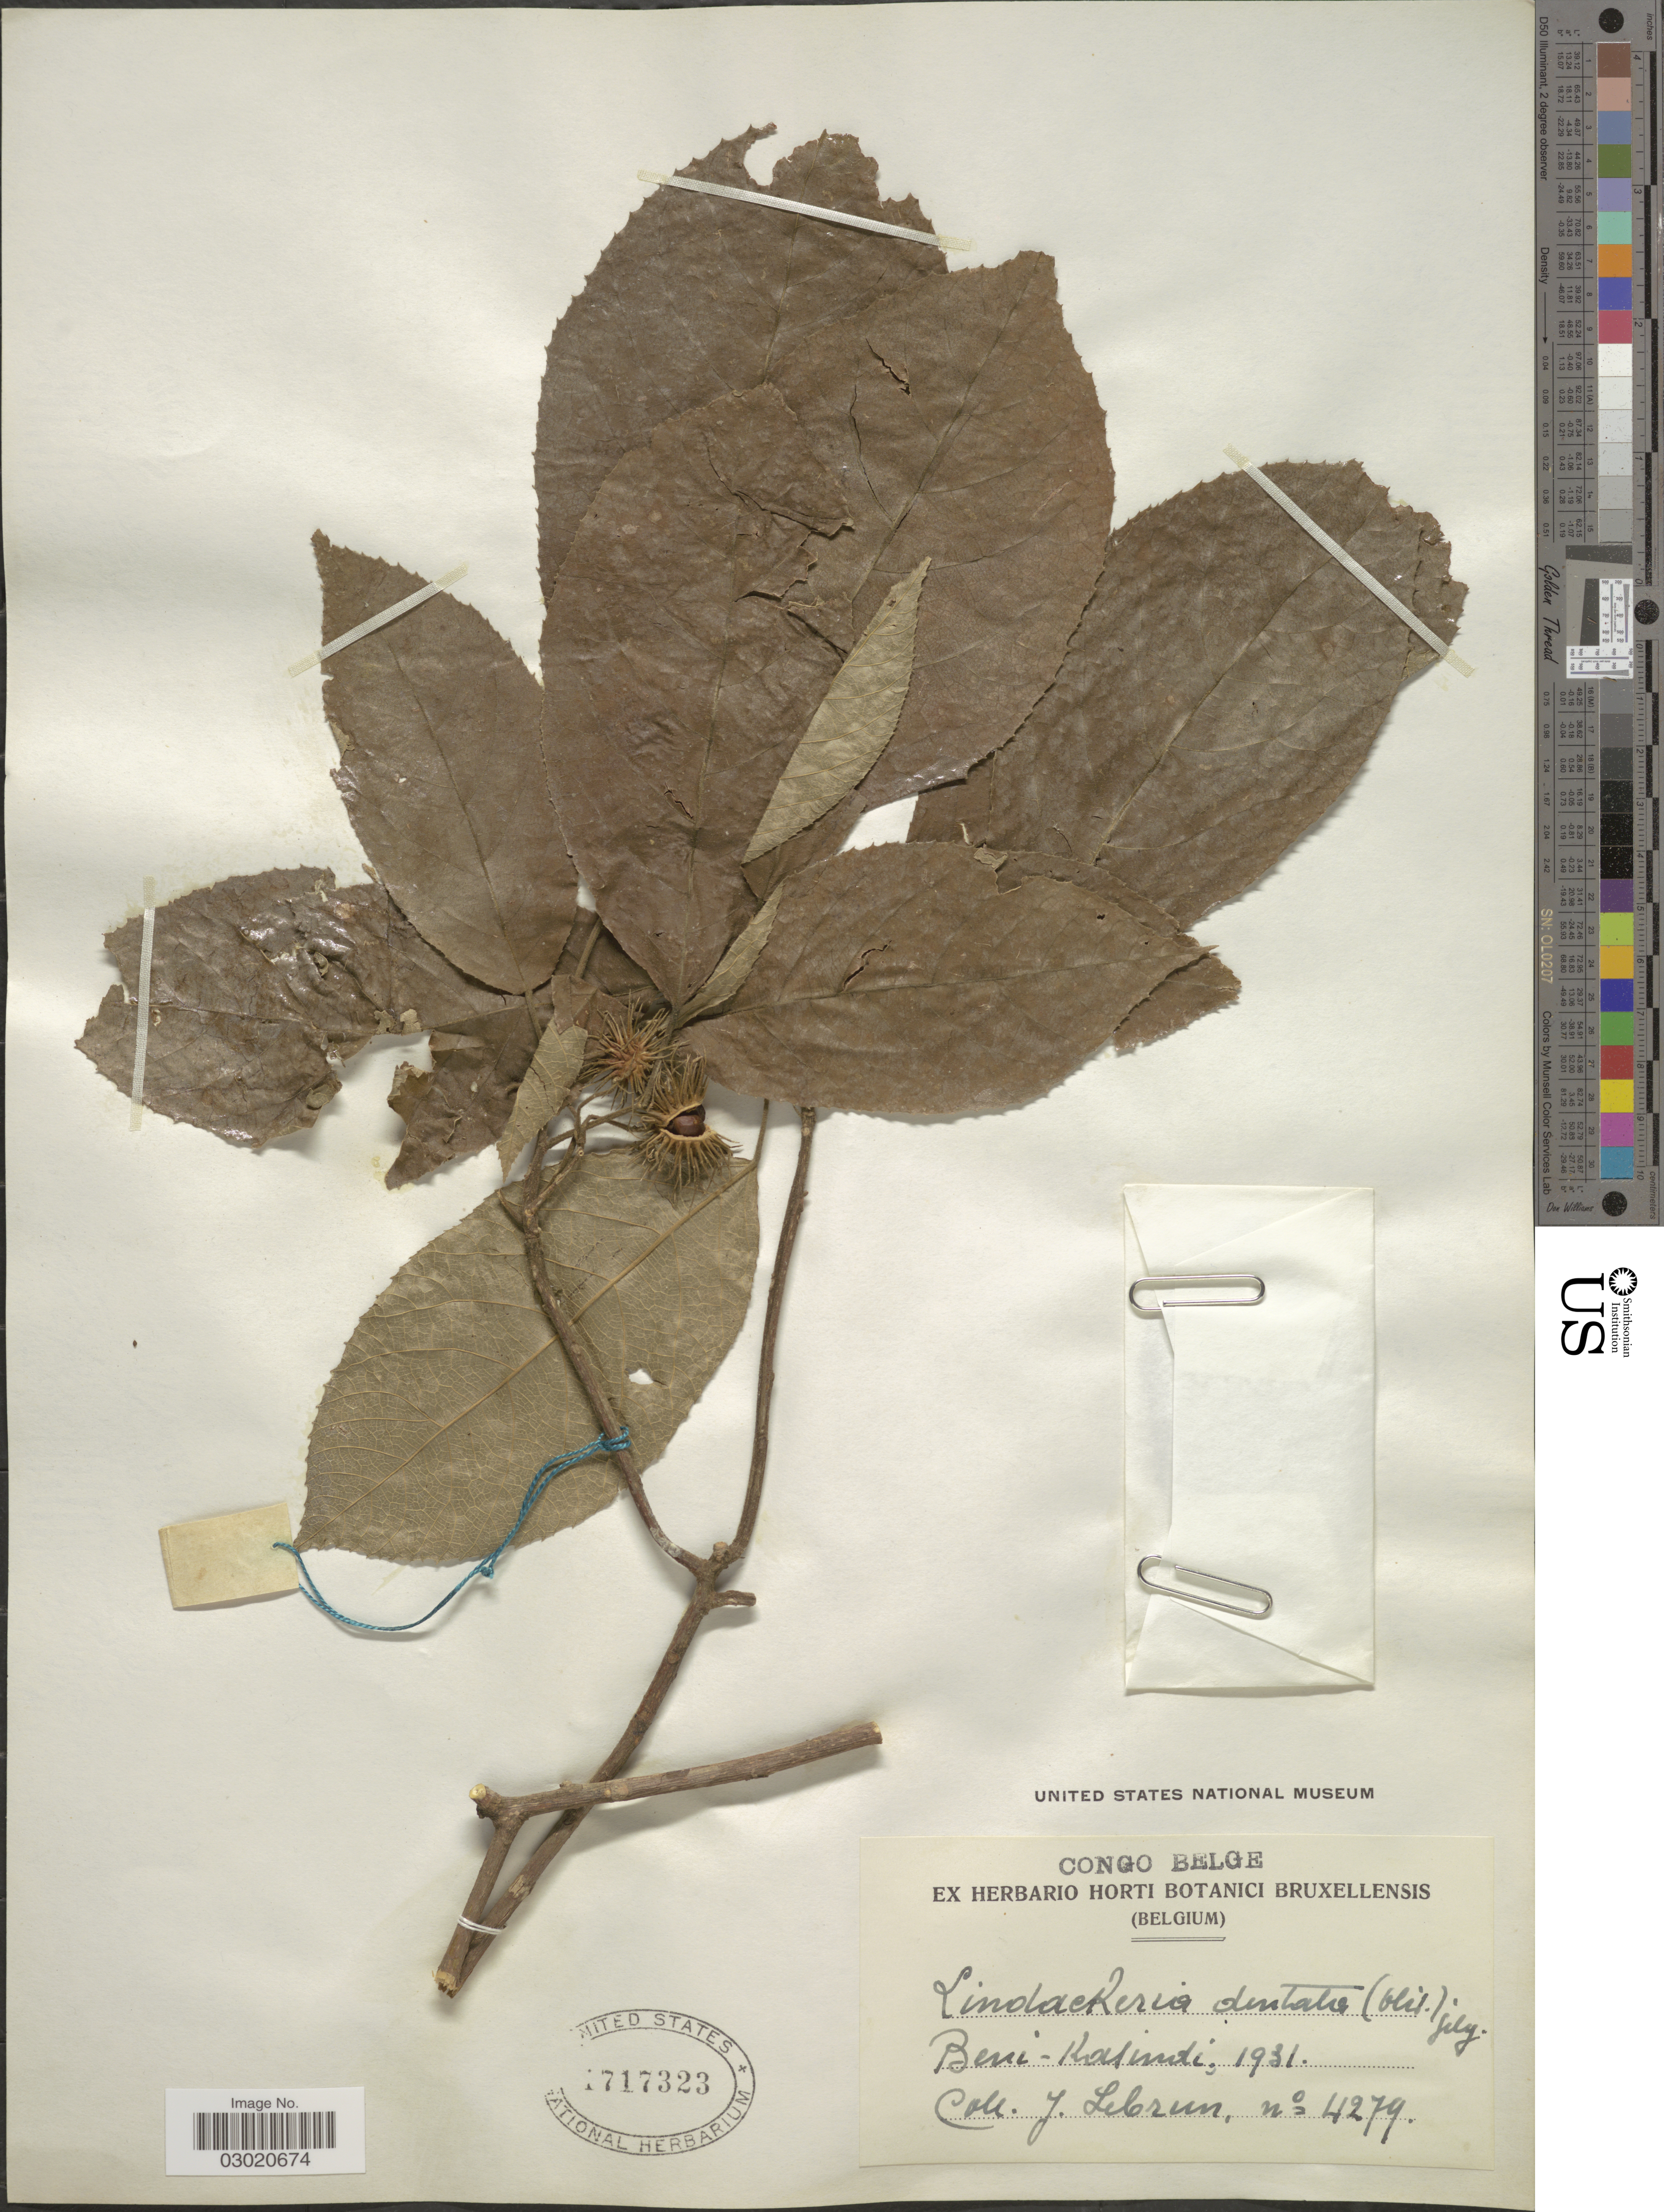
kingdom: Plantae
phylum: Tracheophyta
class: Magnoliopsida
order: Malpighiales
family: Salicaceae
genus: Oncoba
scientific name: Oncoba dentata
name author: Oliv.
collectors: J. A. Lebrun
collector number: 4279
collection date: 1931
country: Congo, Democratic Republic of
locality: Congo Belge, Beni-Kasindi.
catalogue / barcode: US 1717323